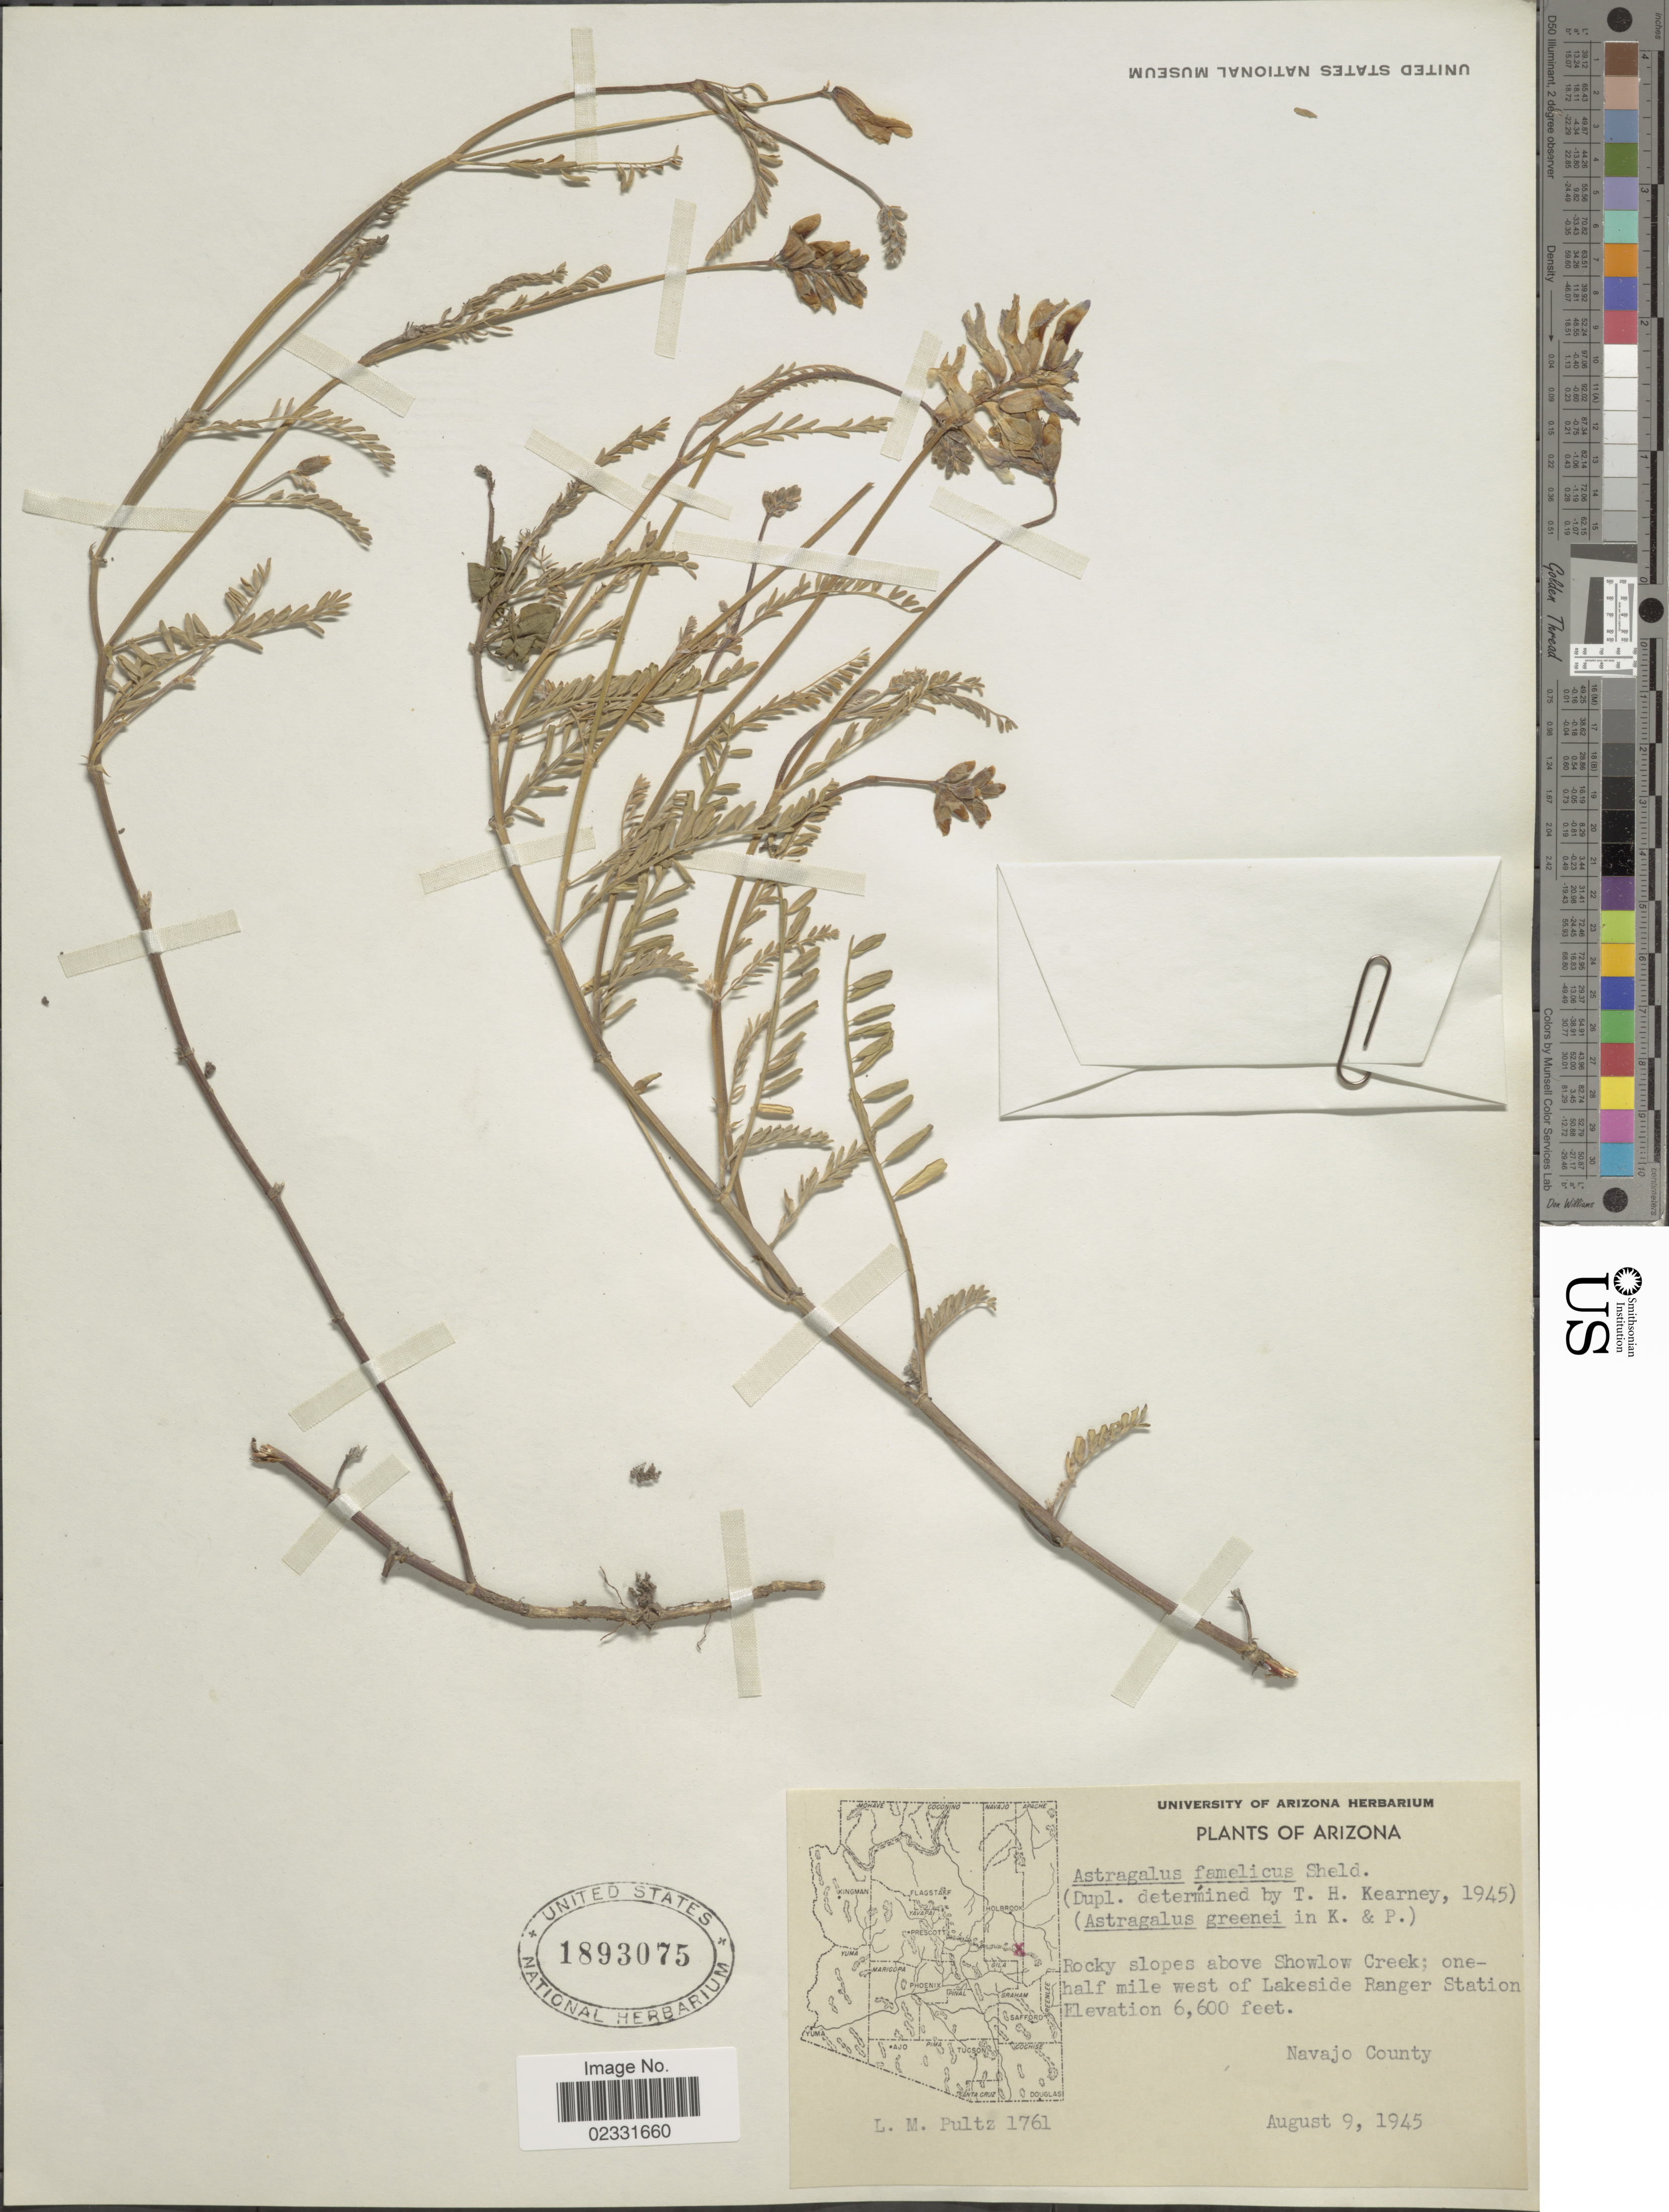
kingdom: Plantae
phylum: Tracheophyta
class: Magnoliopsida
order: Fabales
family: Fabaceae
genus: Astragalus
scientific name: Astragalus hallii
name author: A. Gray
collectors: L. Pultz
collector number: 1761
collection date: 1945-08-09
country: United States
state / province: Arizona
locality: Rocky slopes above Showlow Creek, one half mile of Lakeside Ranger Station, Navajo County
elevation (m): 2012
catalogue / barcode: US 1893075